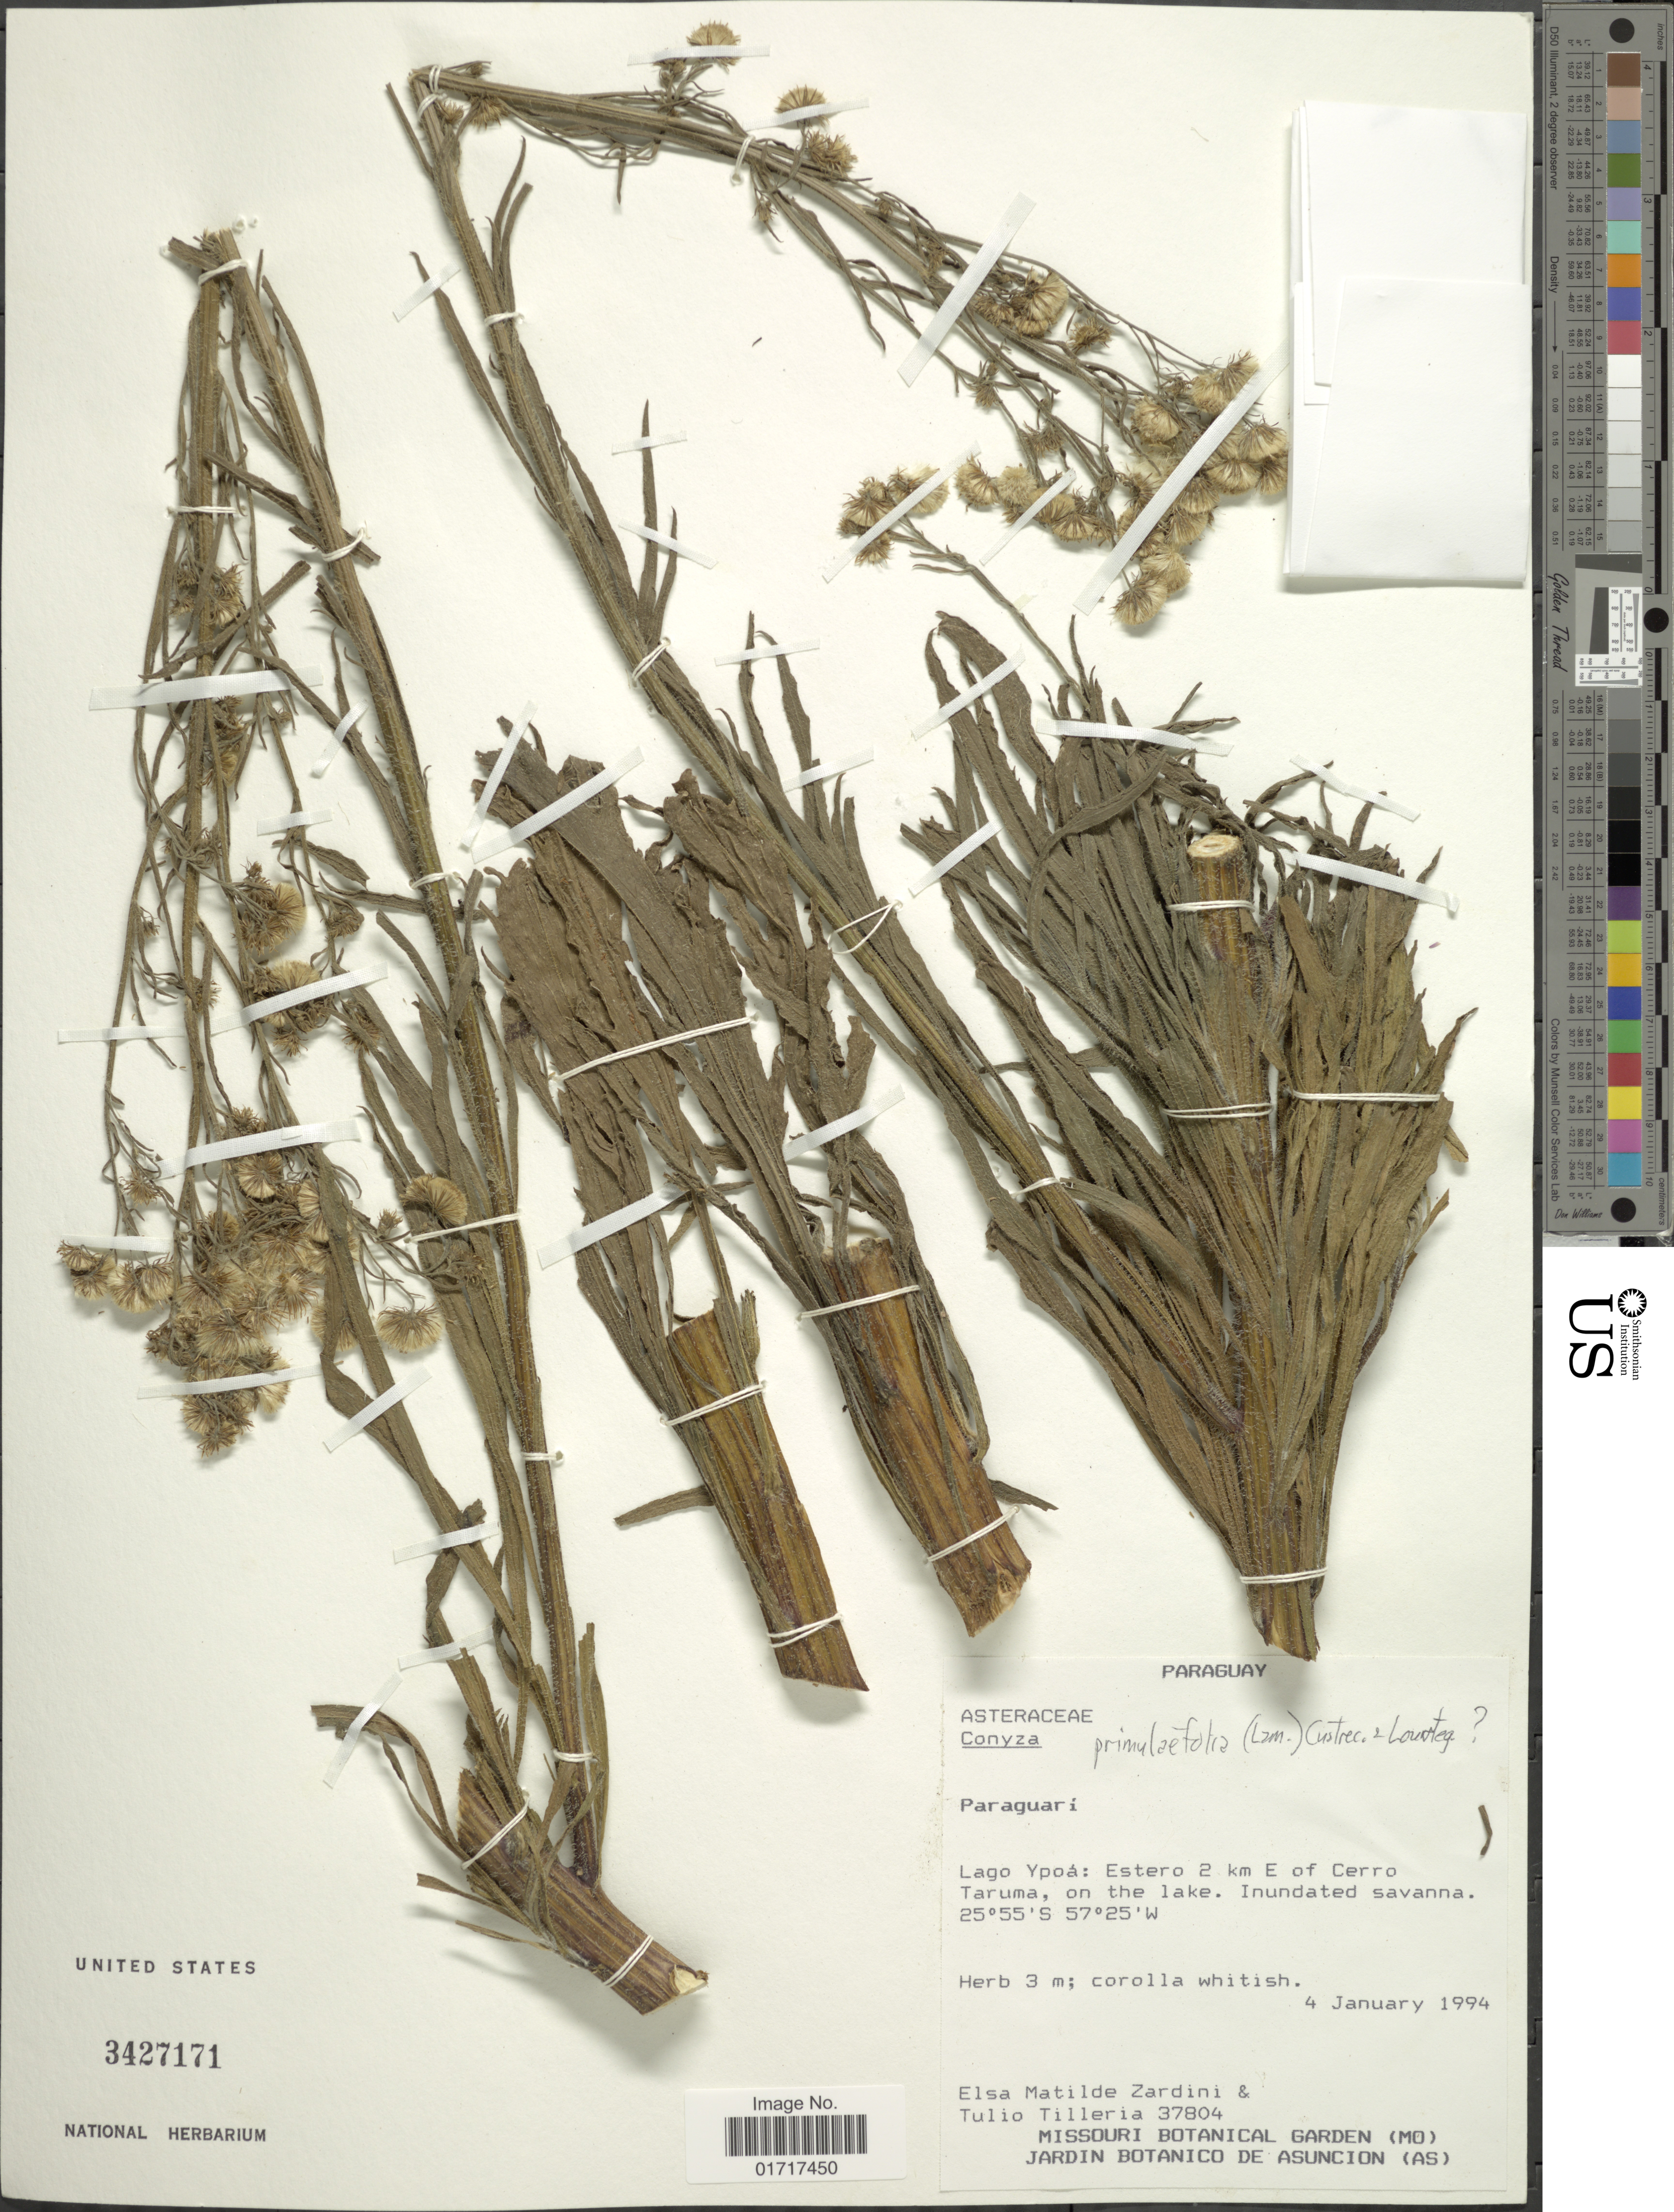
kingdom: Plantae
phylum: Tracheophyta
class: Magnoliopsida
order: Asterales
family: Asteraceae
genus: Conyza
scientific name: Conyza primulaefolia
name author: (Lam.) Cuatrec. & Lourteig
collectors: E. M. Zardini & T. Tilleria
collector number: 37804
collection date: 1994-01-04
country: Paraguay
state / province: Paraguari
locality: Paraguay, Lago Ypoa: Estero 2 km E of Cerro Taruma, on the lake.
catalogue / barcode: US 3427171